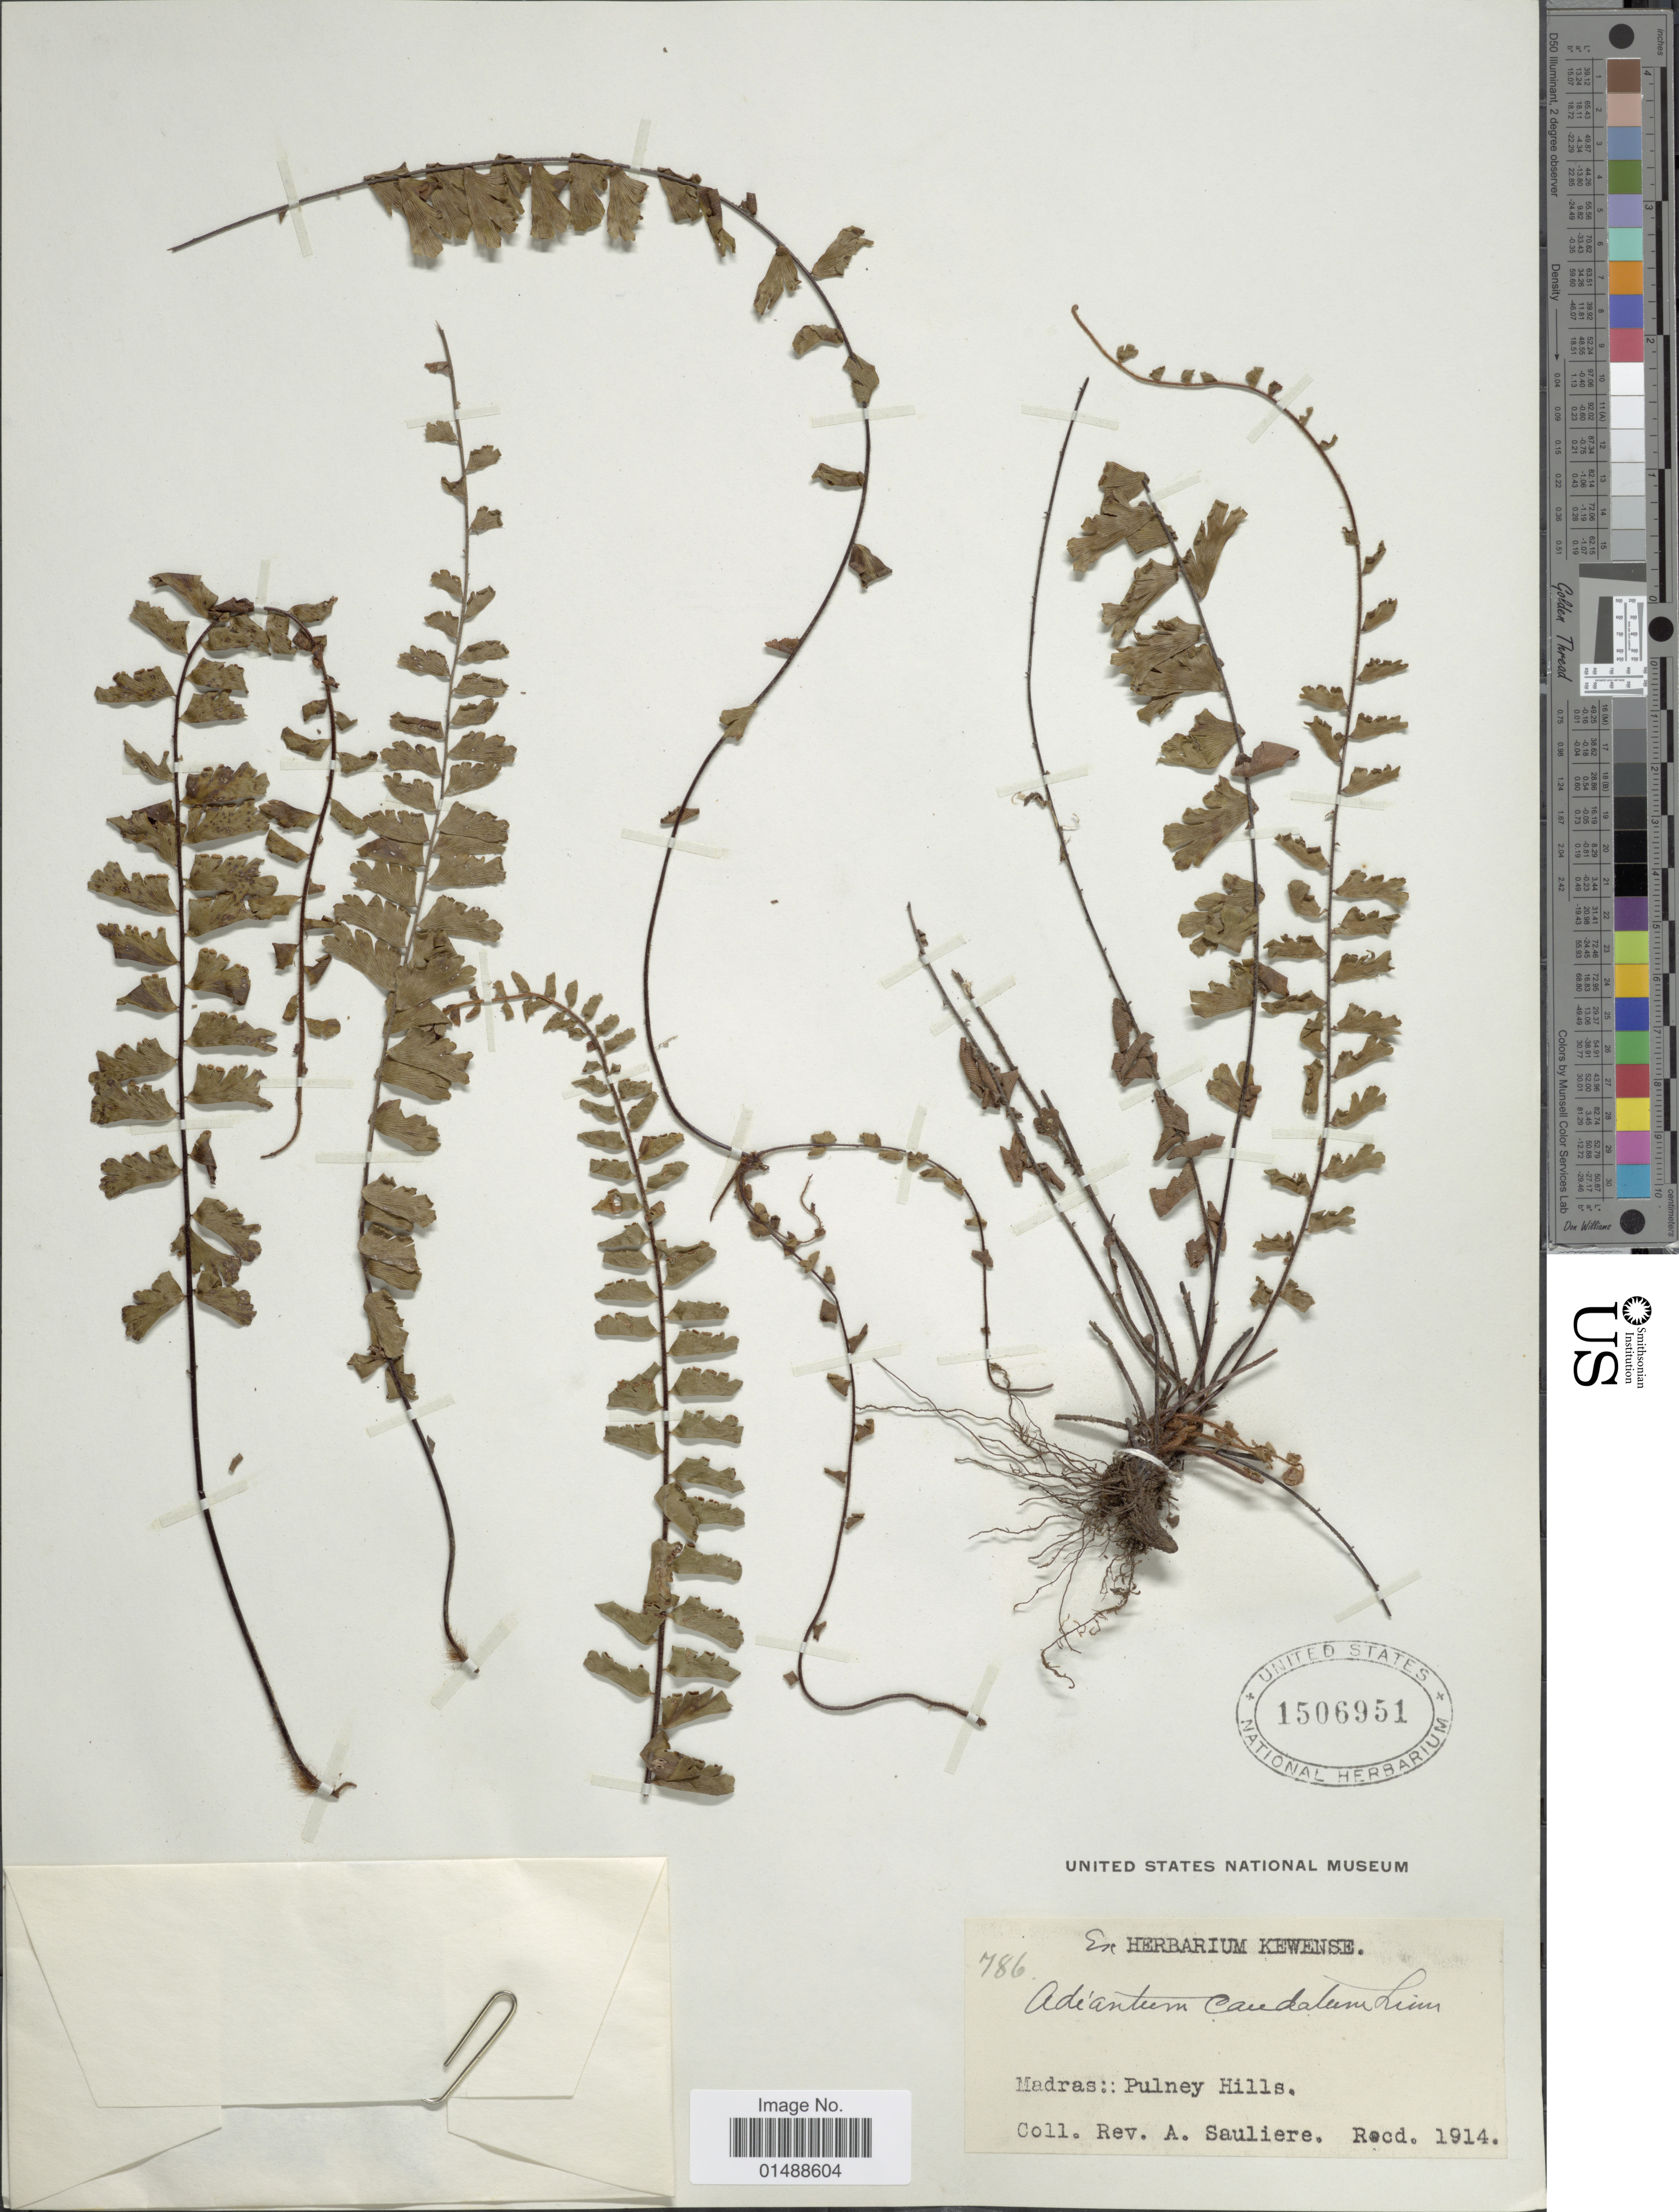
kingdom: Plantae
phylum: Tracheophyta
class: Polypodiopsida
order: Polypodiales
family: Pteridaceae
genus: Adiantum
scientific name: Adiantum incisum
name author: Forssk.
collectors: A. Sauliere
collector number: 786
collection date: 1914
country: India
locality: Madras: Pulney Hills.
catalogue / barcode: US 1506951